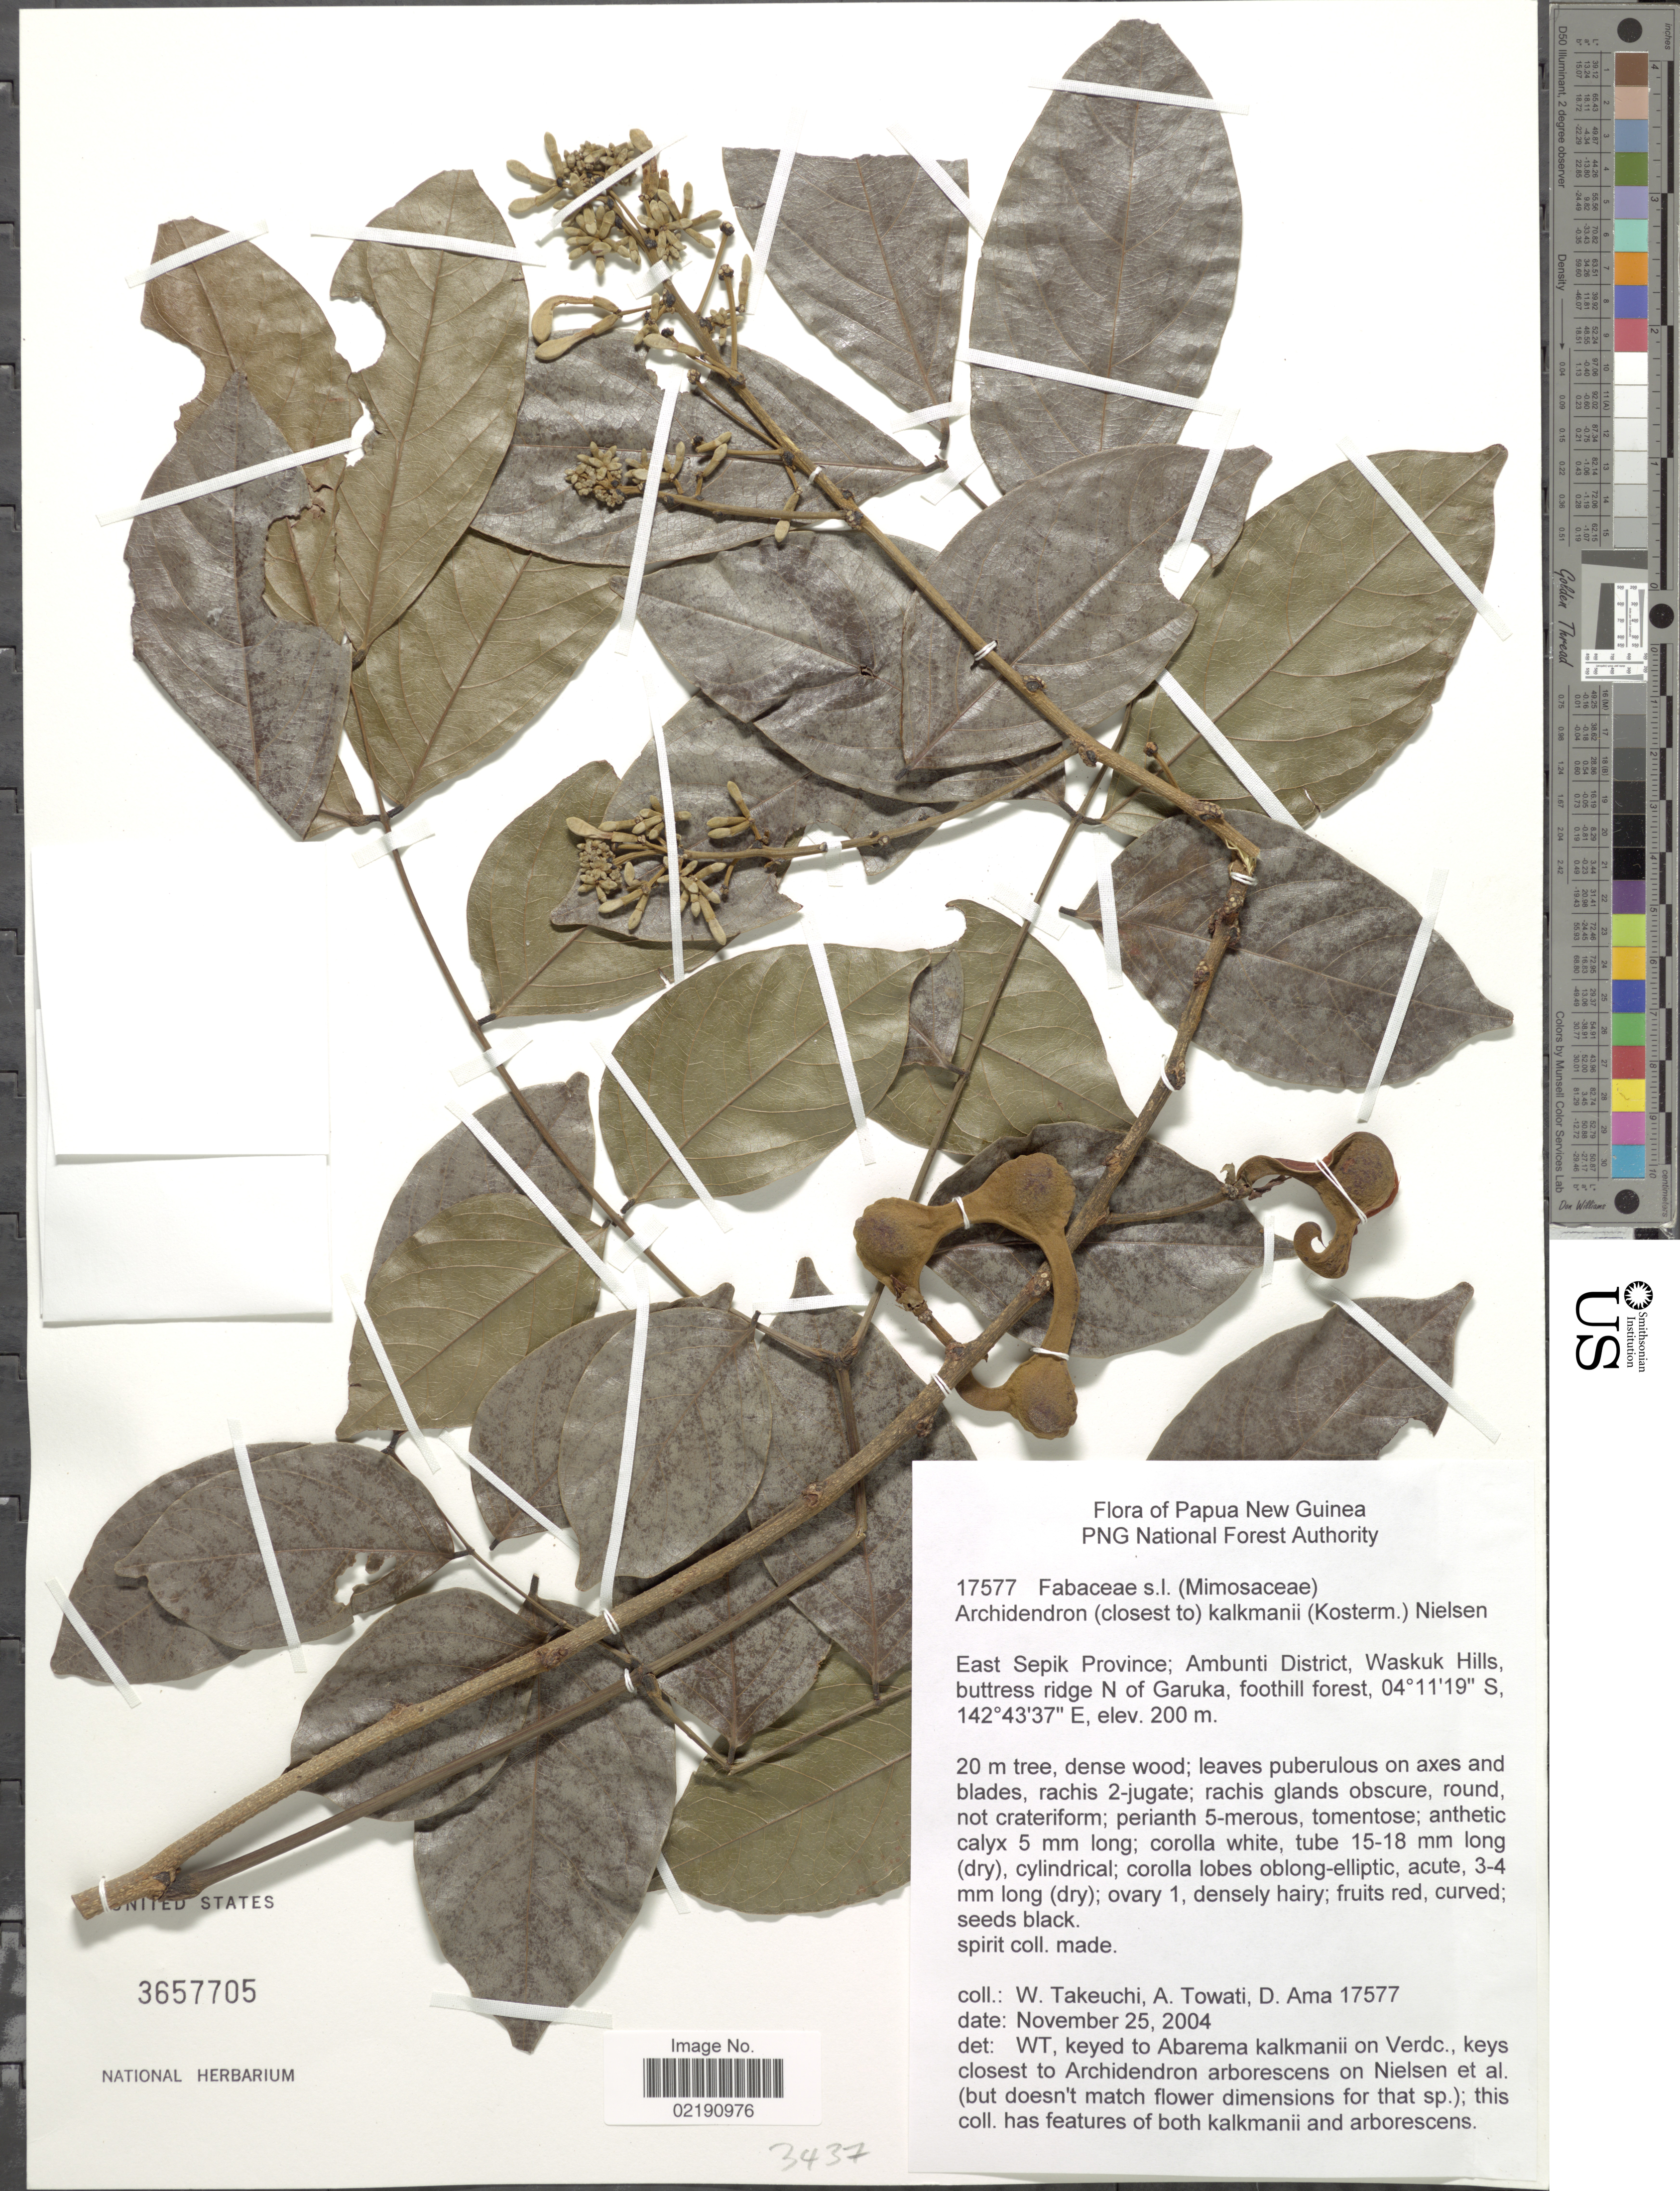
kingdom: Plantae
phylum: Tracheophyta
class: Magnoliopsida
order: Fabales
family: Fabaceae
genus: Archidendron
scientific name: Archidendron sp.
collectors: W. Takeuchi, A. Towati & D. Ama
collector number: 17577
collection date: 2004-11-25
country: Papua New Guinea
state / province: East Sepik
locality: Ambuni District, Waskuk Hills, buttress ridge N of Garuka, foothill forest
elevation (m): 200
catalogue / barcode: US 3657705